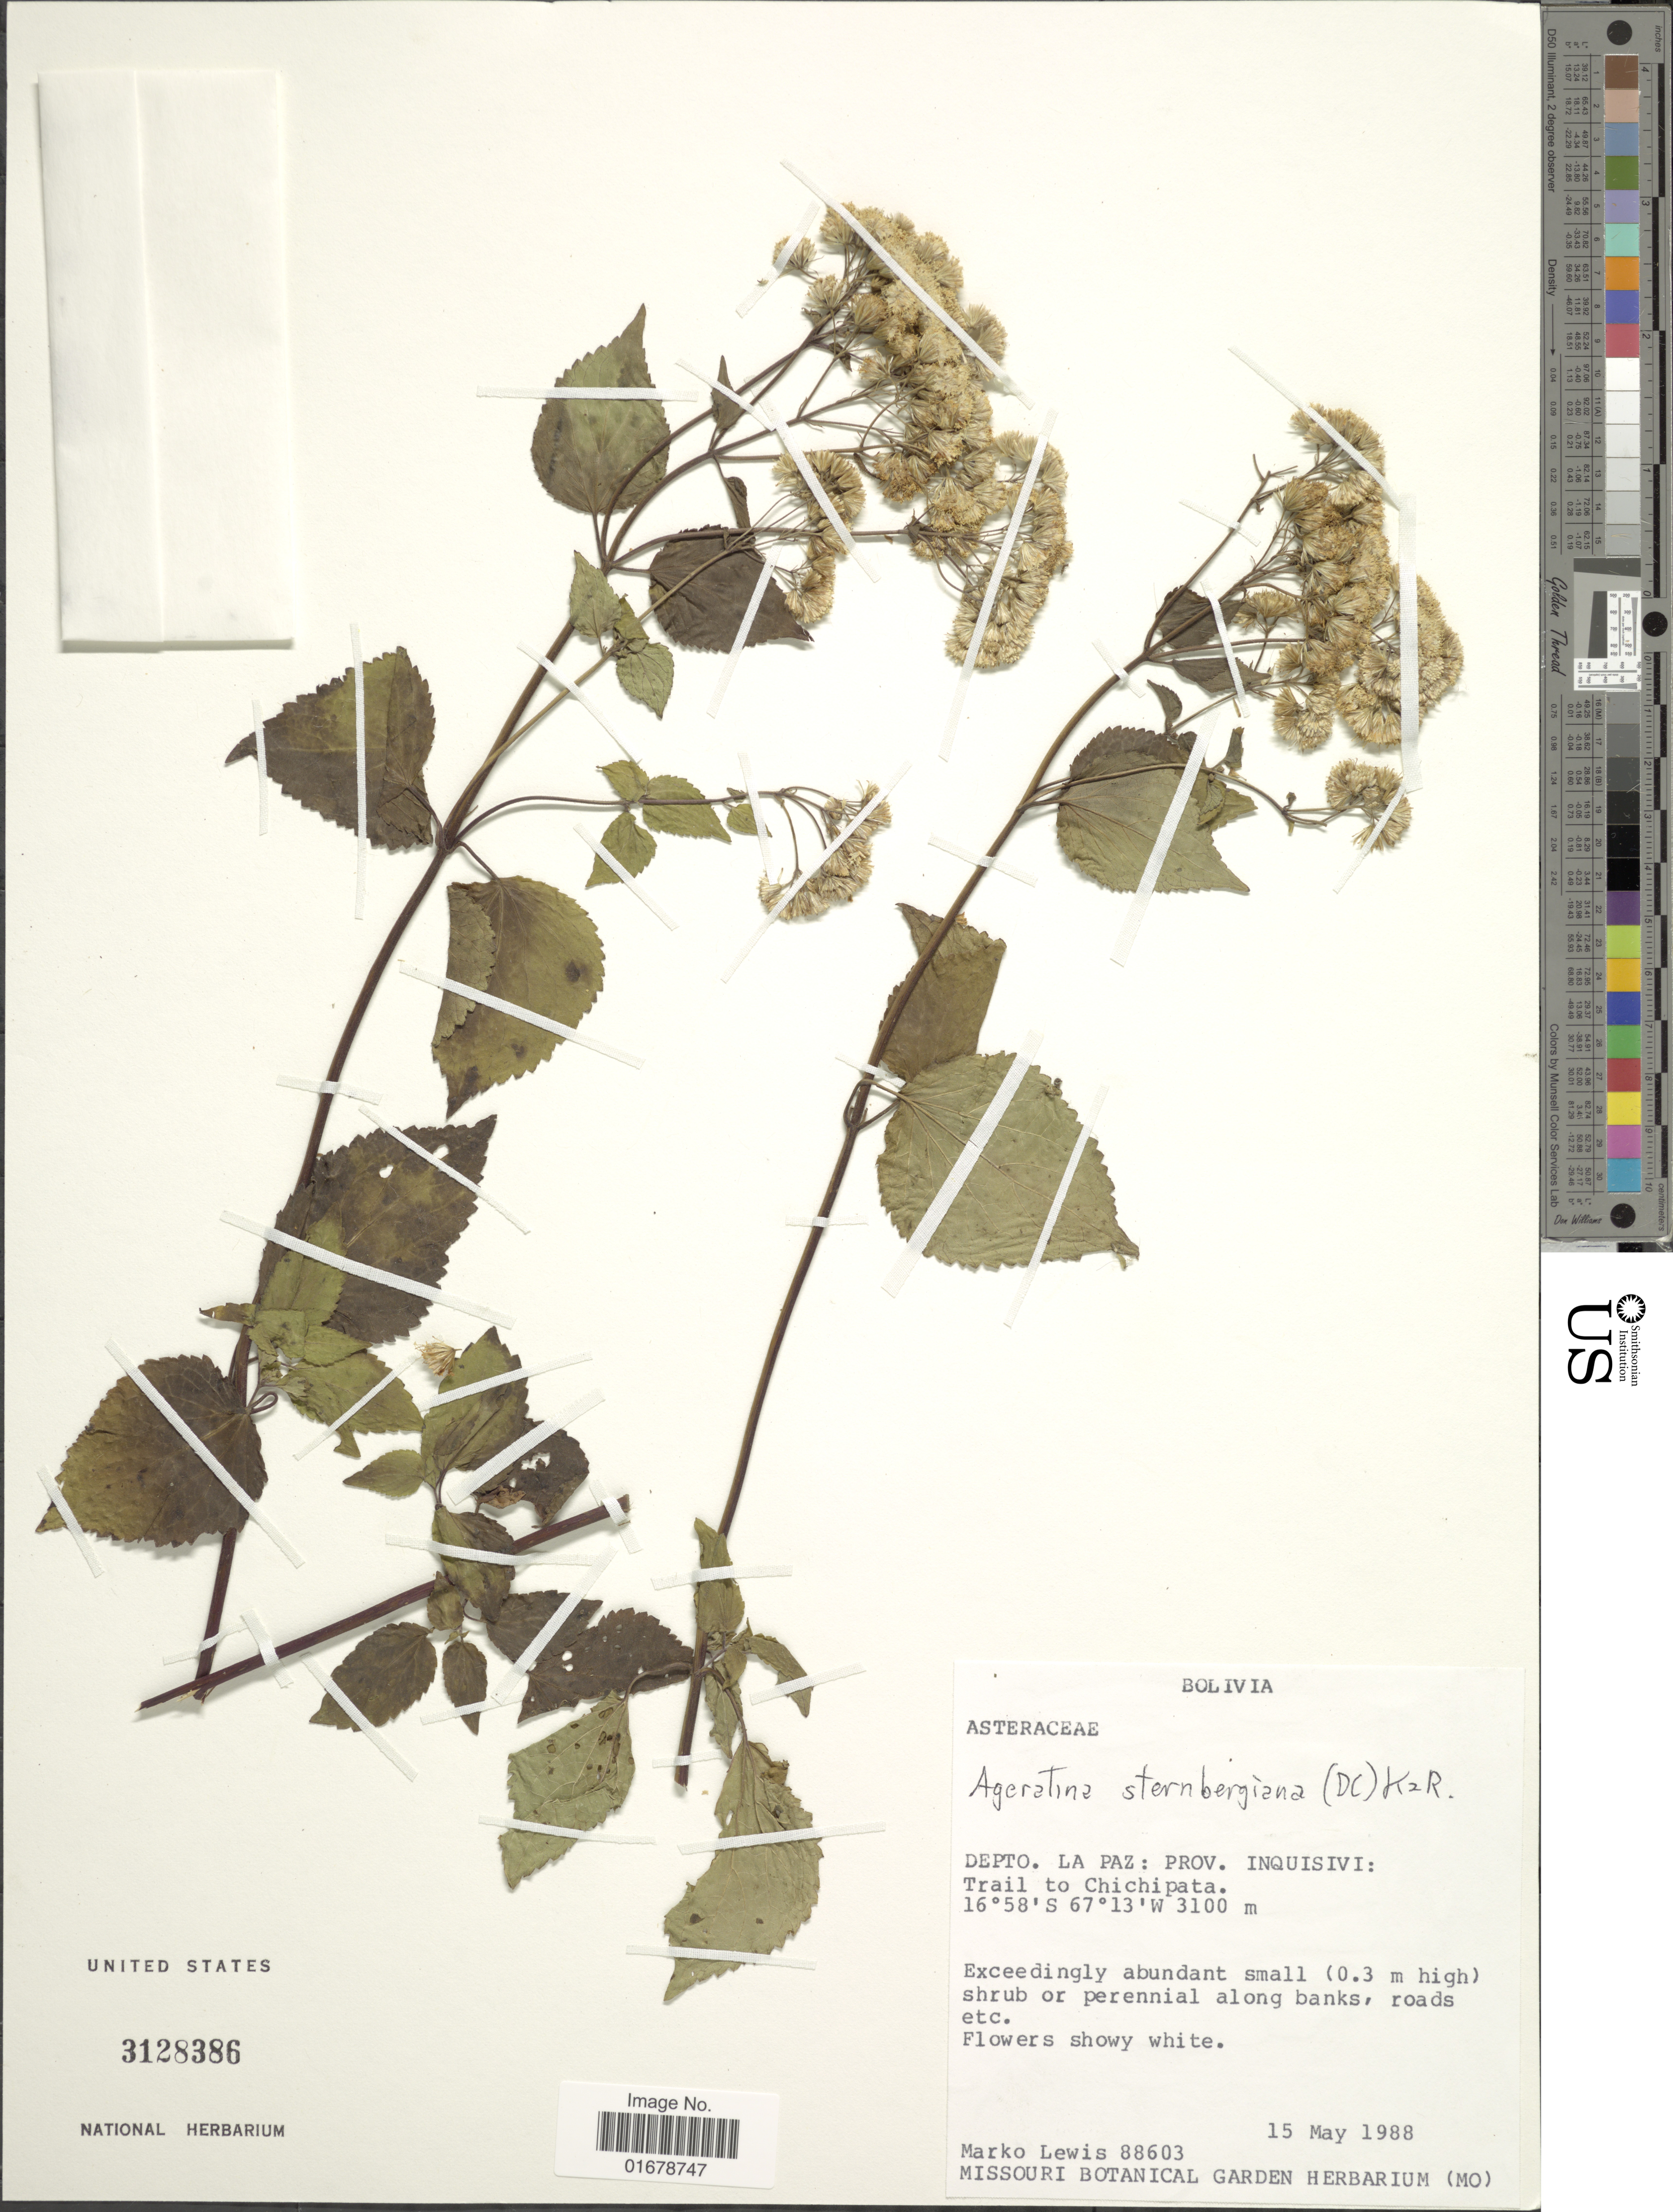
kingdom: Plantae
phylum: Tracheophyta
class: Magnoliopsida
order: Asterales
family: Asteraceae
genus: Ageratina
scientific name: Ageratina sternbergiana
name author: (DC.) R.M. King & H. Rob.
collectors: M. A. Lewis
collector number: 88603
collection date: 1988-05-15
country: Bolivia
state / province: La Paz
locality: Depto. La Paz: Prov. Inquisivi: Trail to Chichipata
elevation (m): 3100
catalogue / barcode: US 3128386